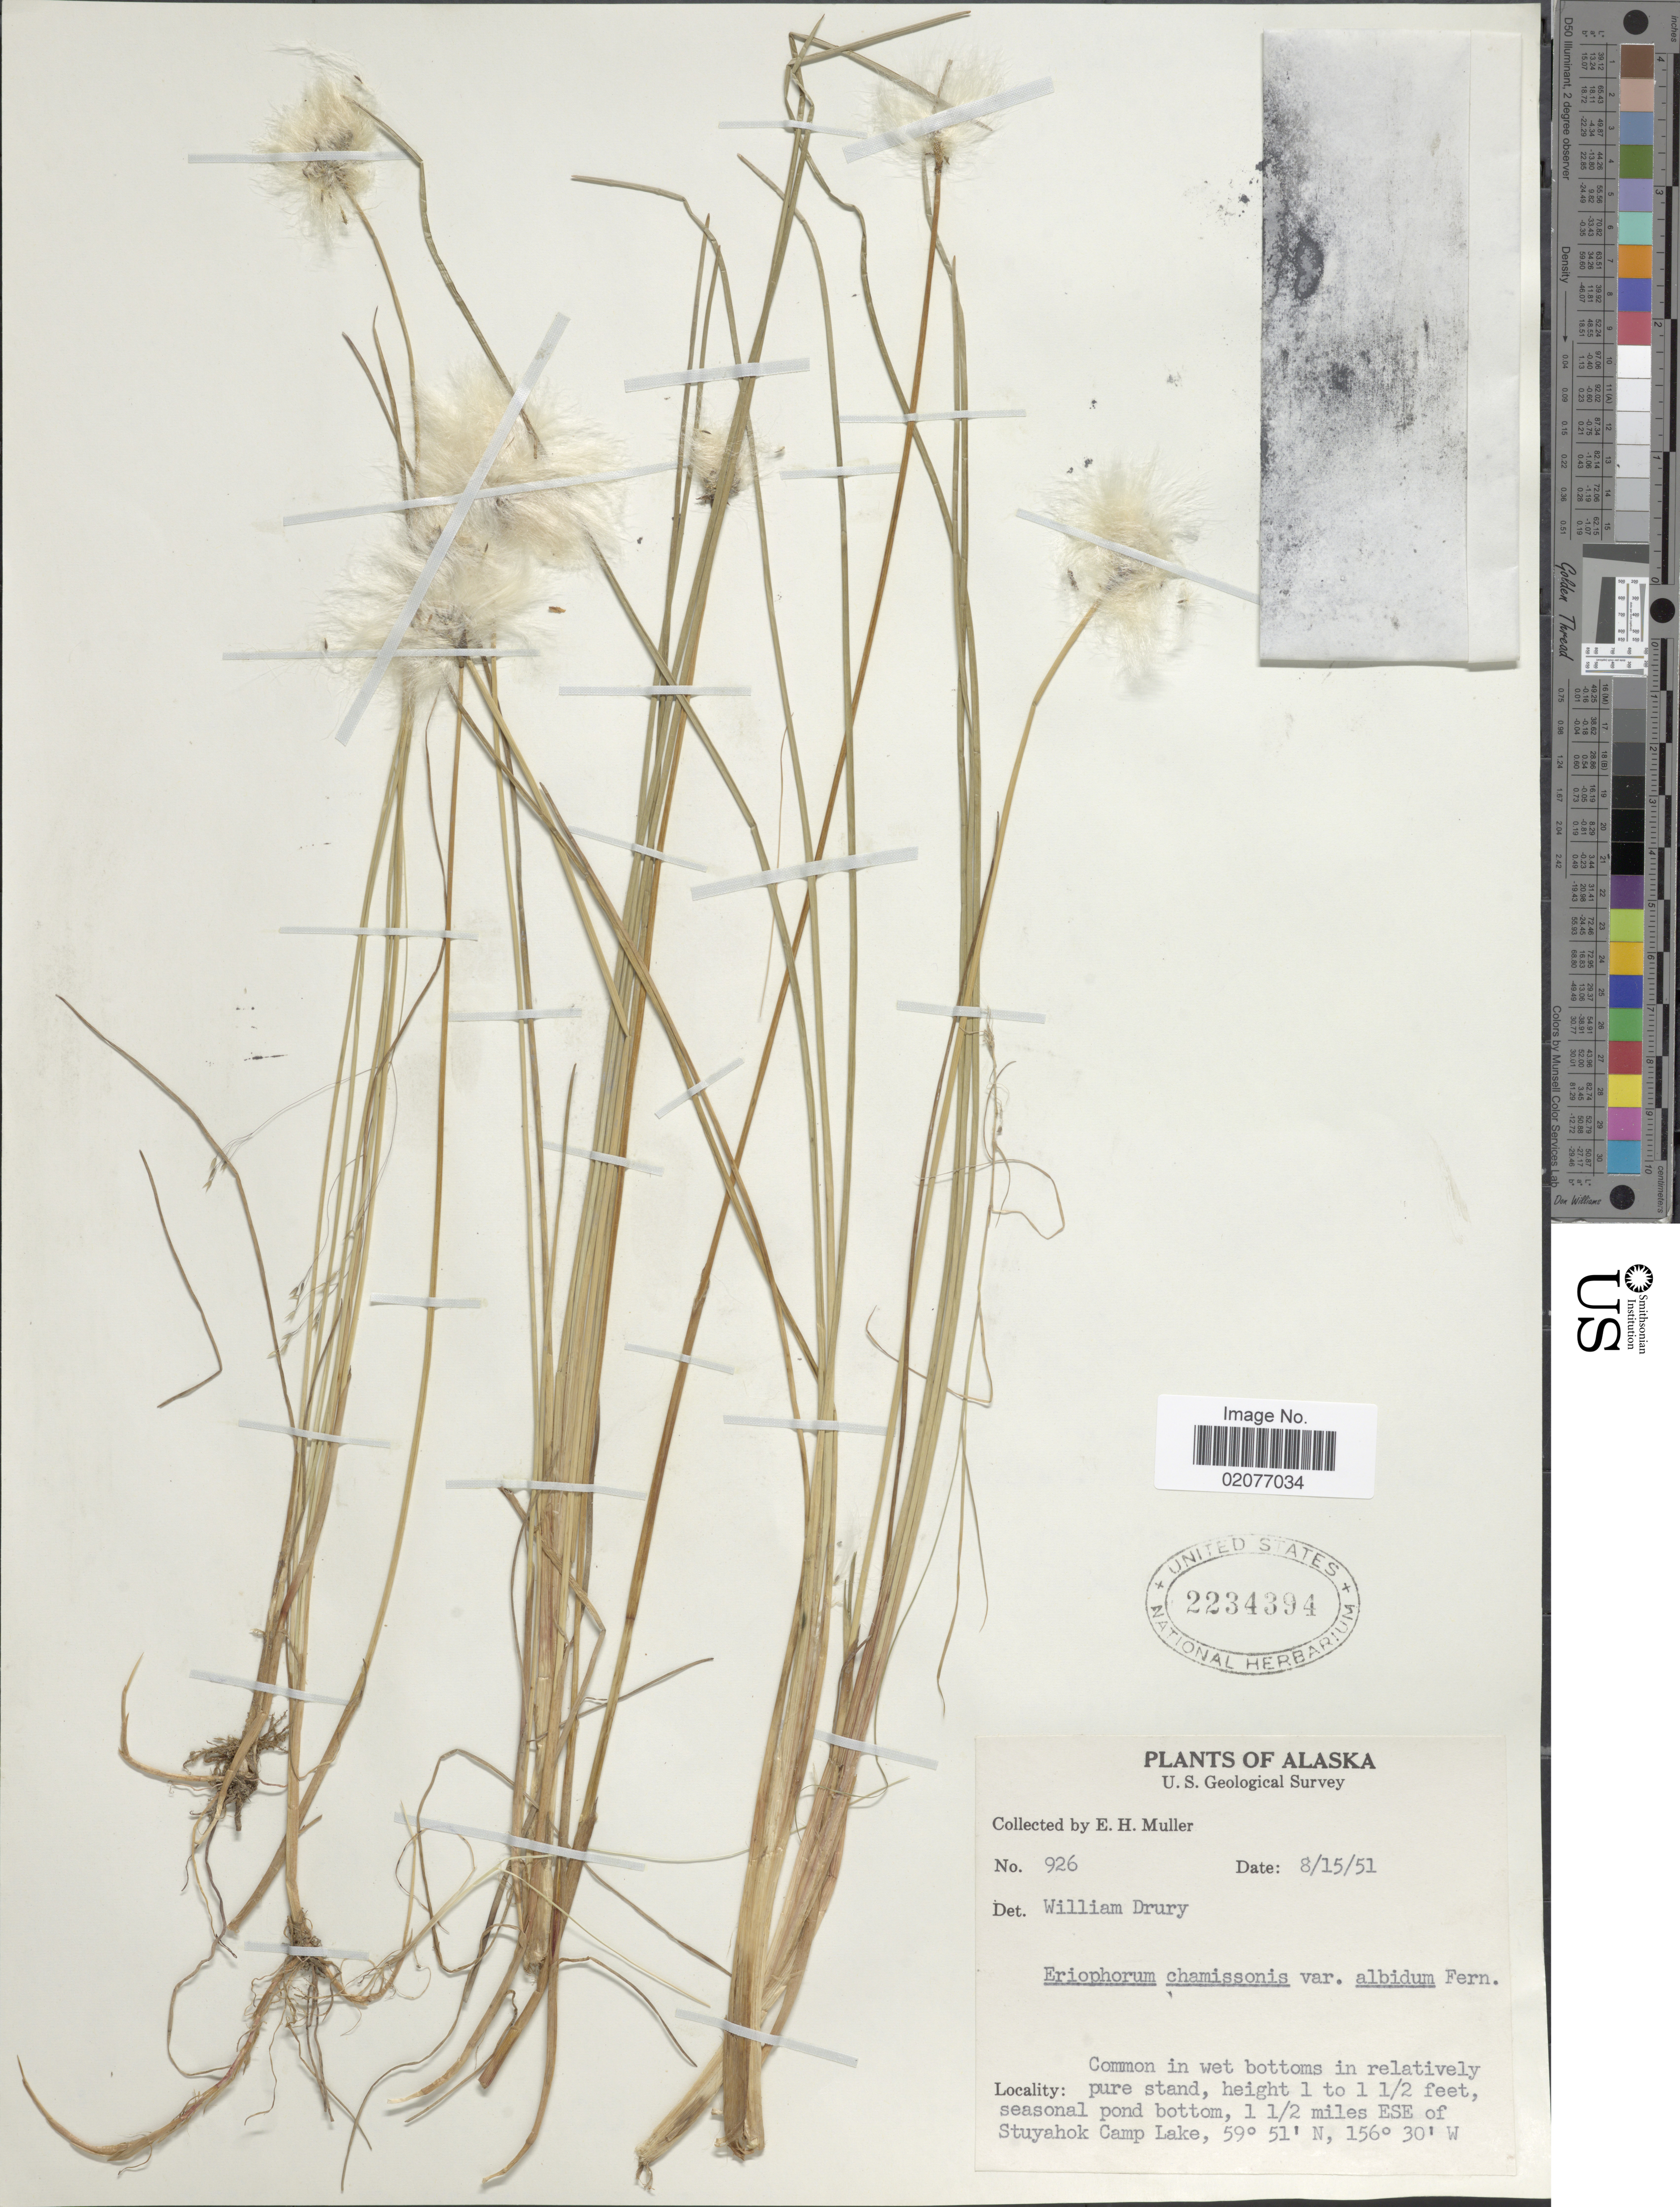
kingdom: Plantae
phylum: Tracheophyta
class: Liliopsida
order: Poales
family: Cyperaceae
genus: Eriophorum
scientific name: Eriophorum x medium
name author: Andersson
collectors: E. H. Muller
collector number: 926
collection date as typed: Transcribed d/m/y: 15/8/51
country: United States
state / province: Alaska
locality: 1½ miles ESE of Stuyahok Camp Lake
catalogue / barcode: US 2234394